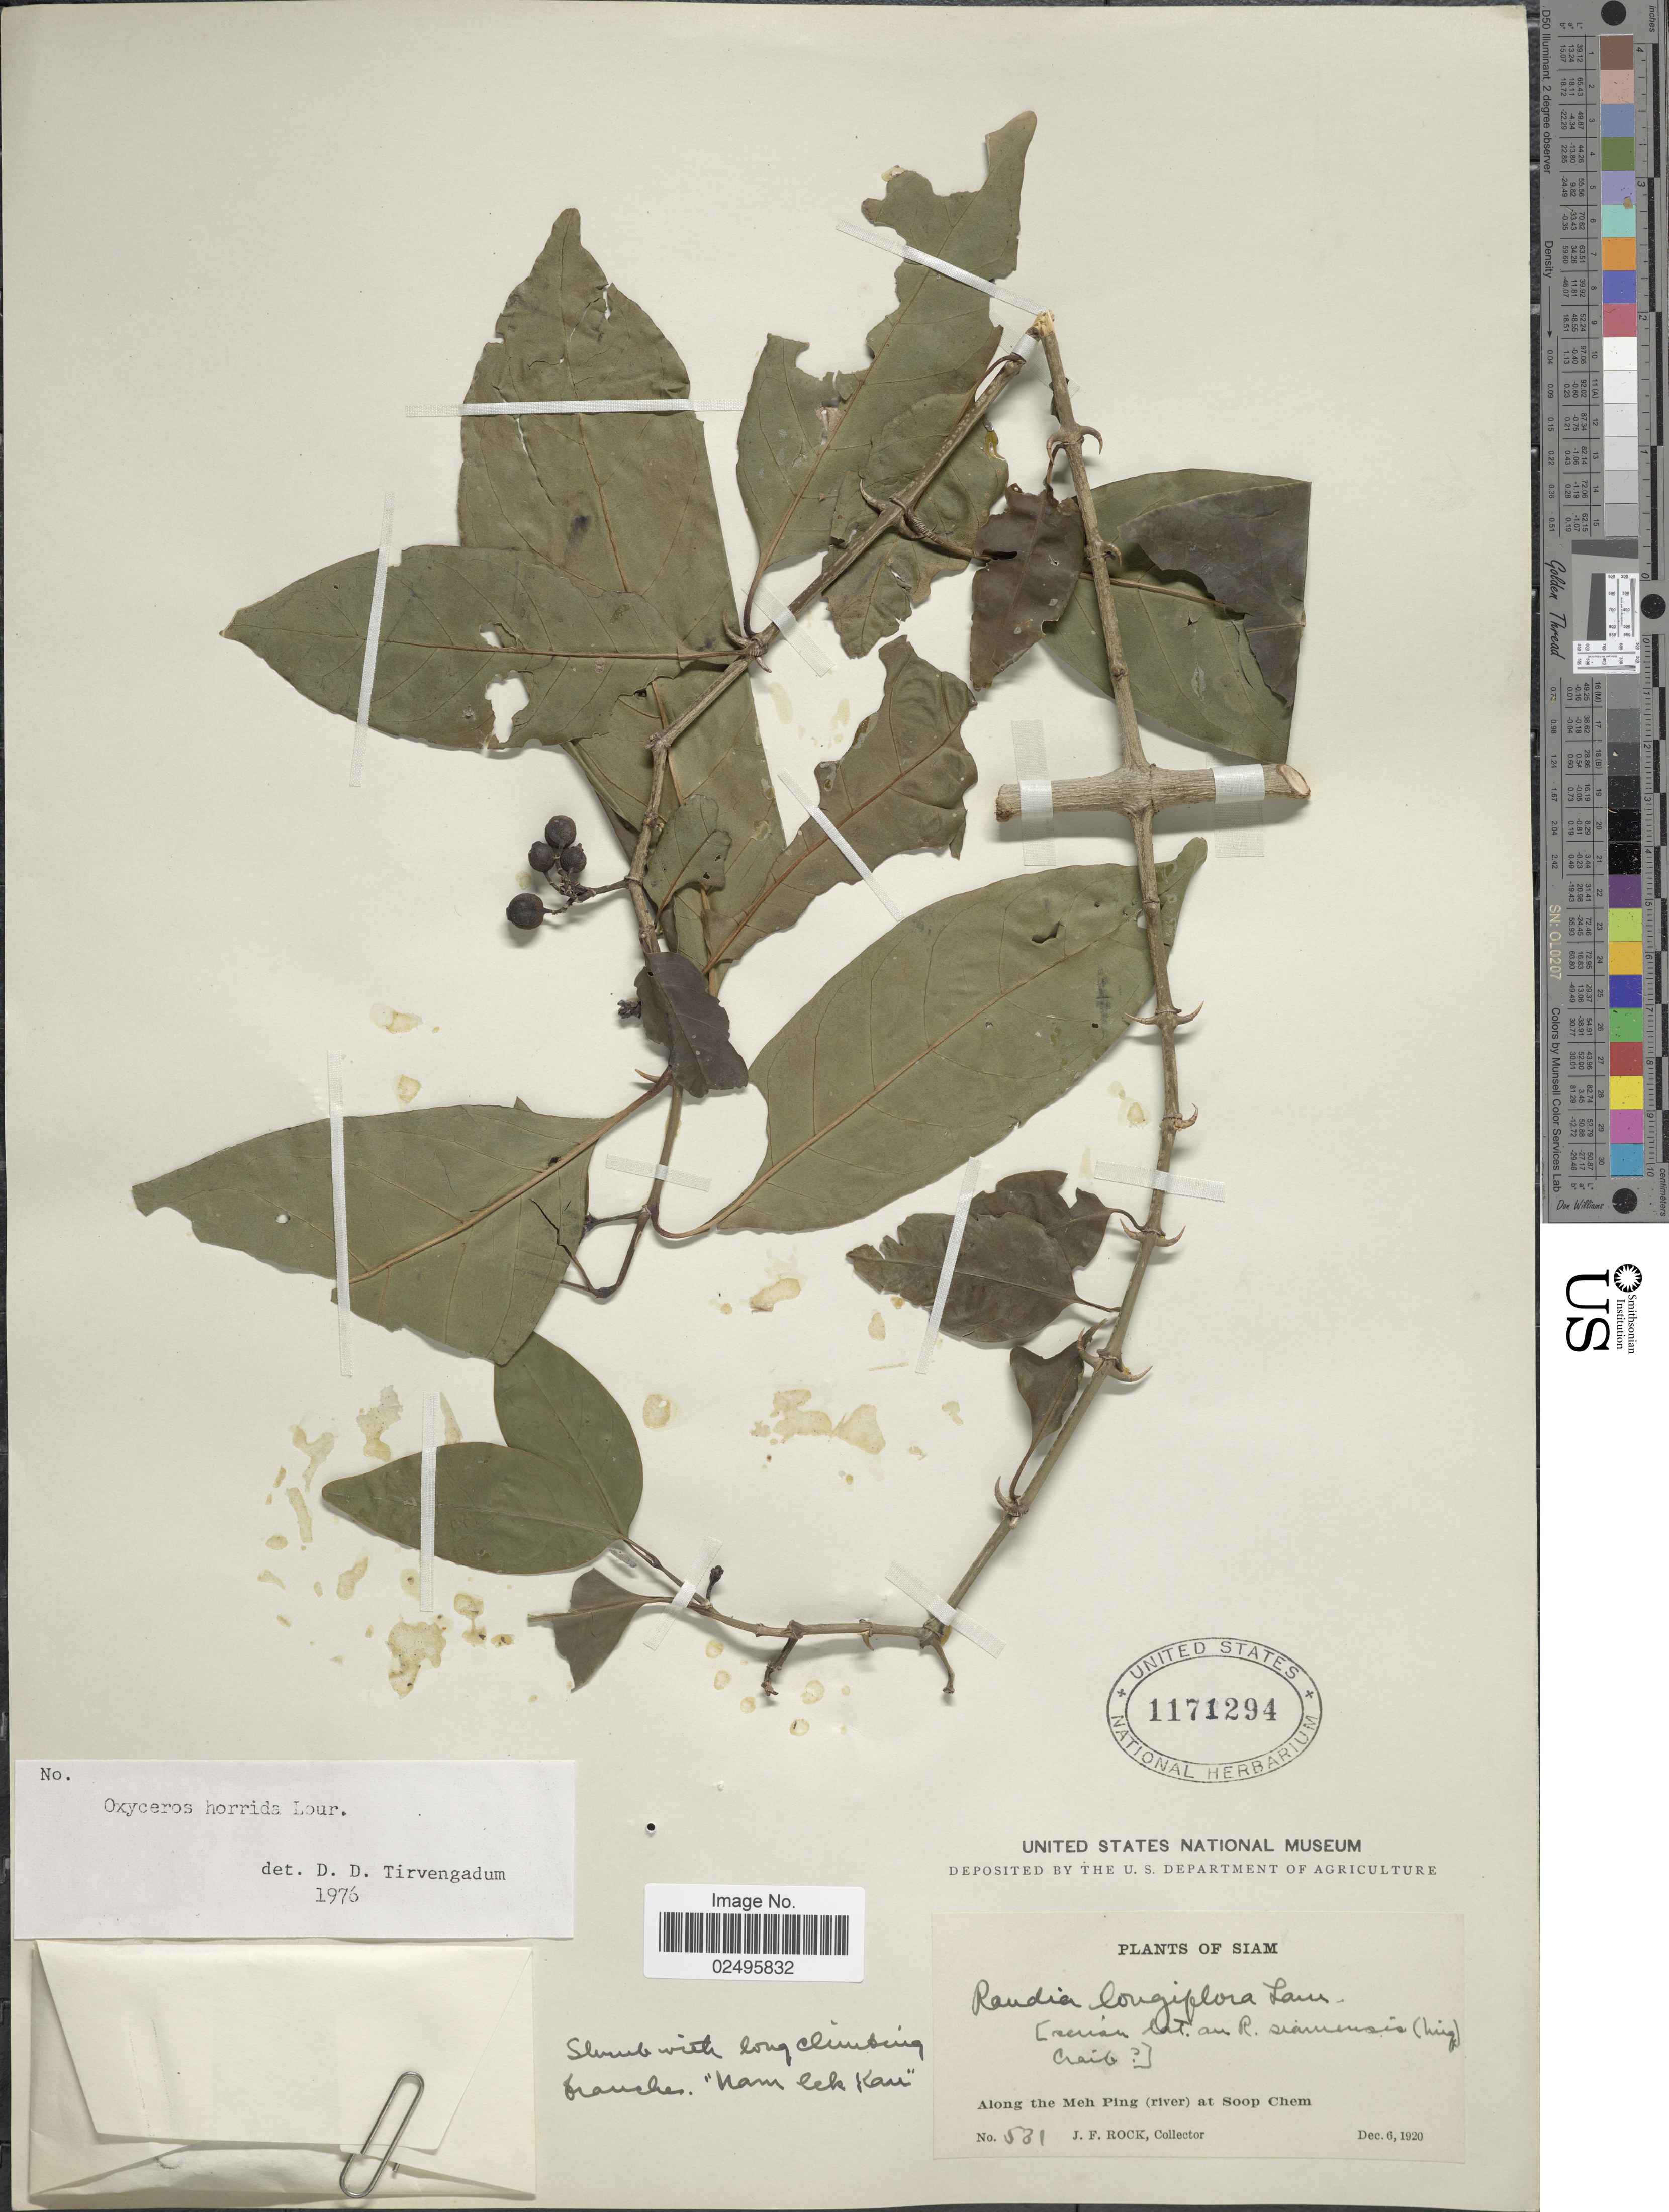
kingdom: Plantae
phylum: Tracheophyta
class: Magnoliopsida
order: Gentianales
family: Rubiaceae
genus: Oxyceros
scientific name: Oxyceros horridus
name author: Lour.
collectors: J. Rock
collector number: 581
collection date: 1920-12-06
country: Thailand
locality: Siam, Along the Meh Ping (river) at Soop Chem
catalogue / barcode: US 1171294